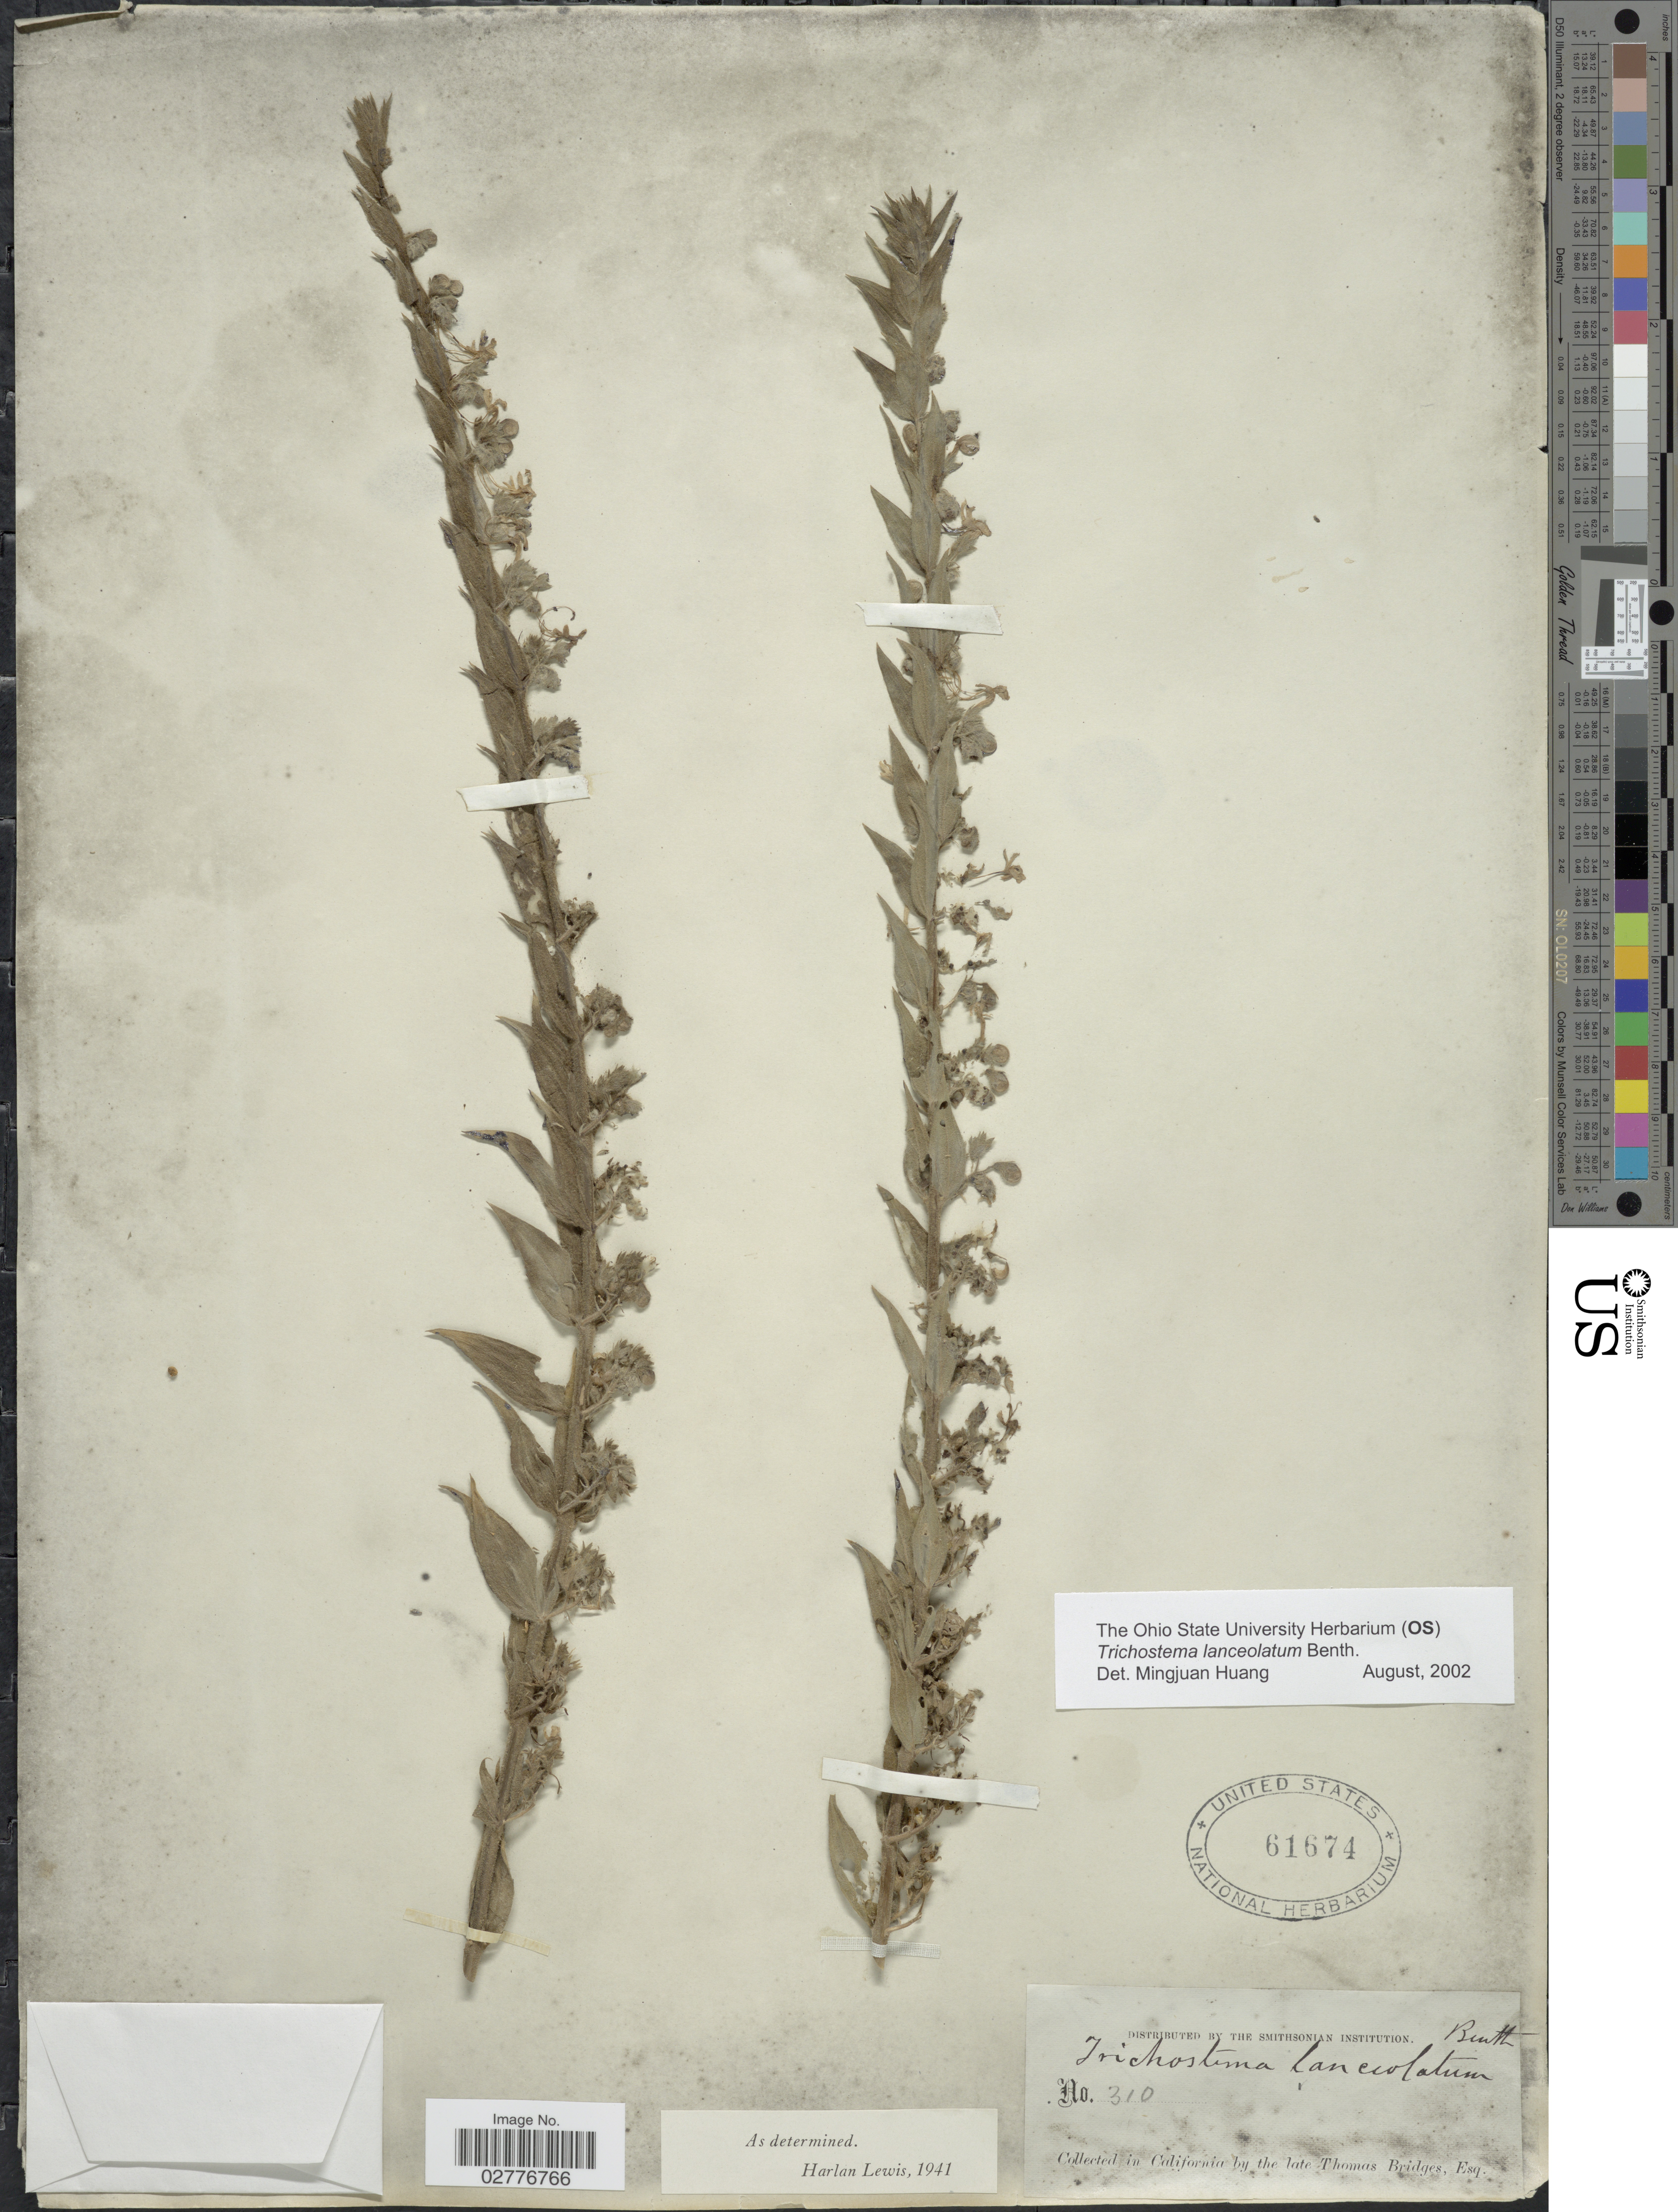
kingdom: Plantae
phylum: Tracheophyta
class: Magnoliopsida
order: Lamiales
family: Lamiaceae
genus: Trichostema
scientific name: Trichostema lanceolatum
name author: Benth.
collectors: T. Bridges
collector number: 310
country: United States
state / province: California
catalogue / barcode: US 61674